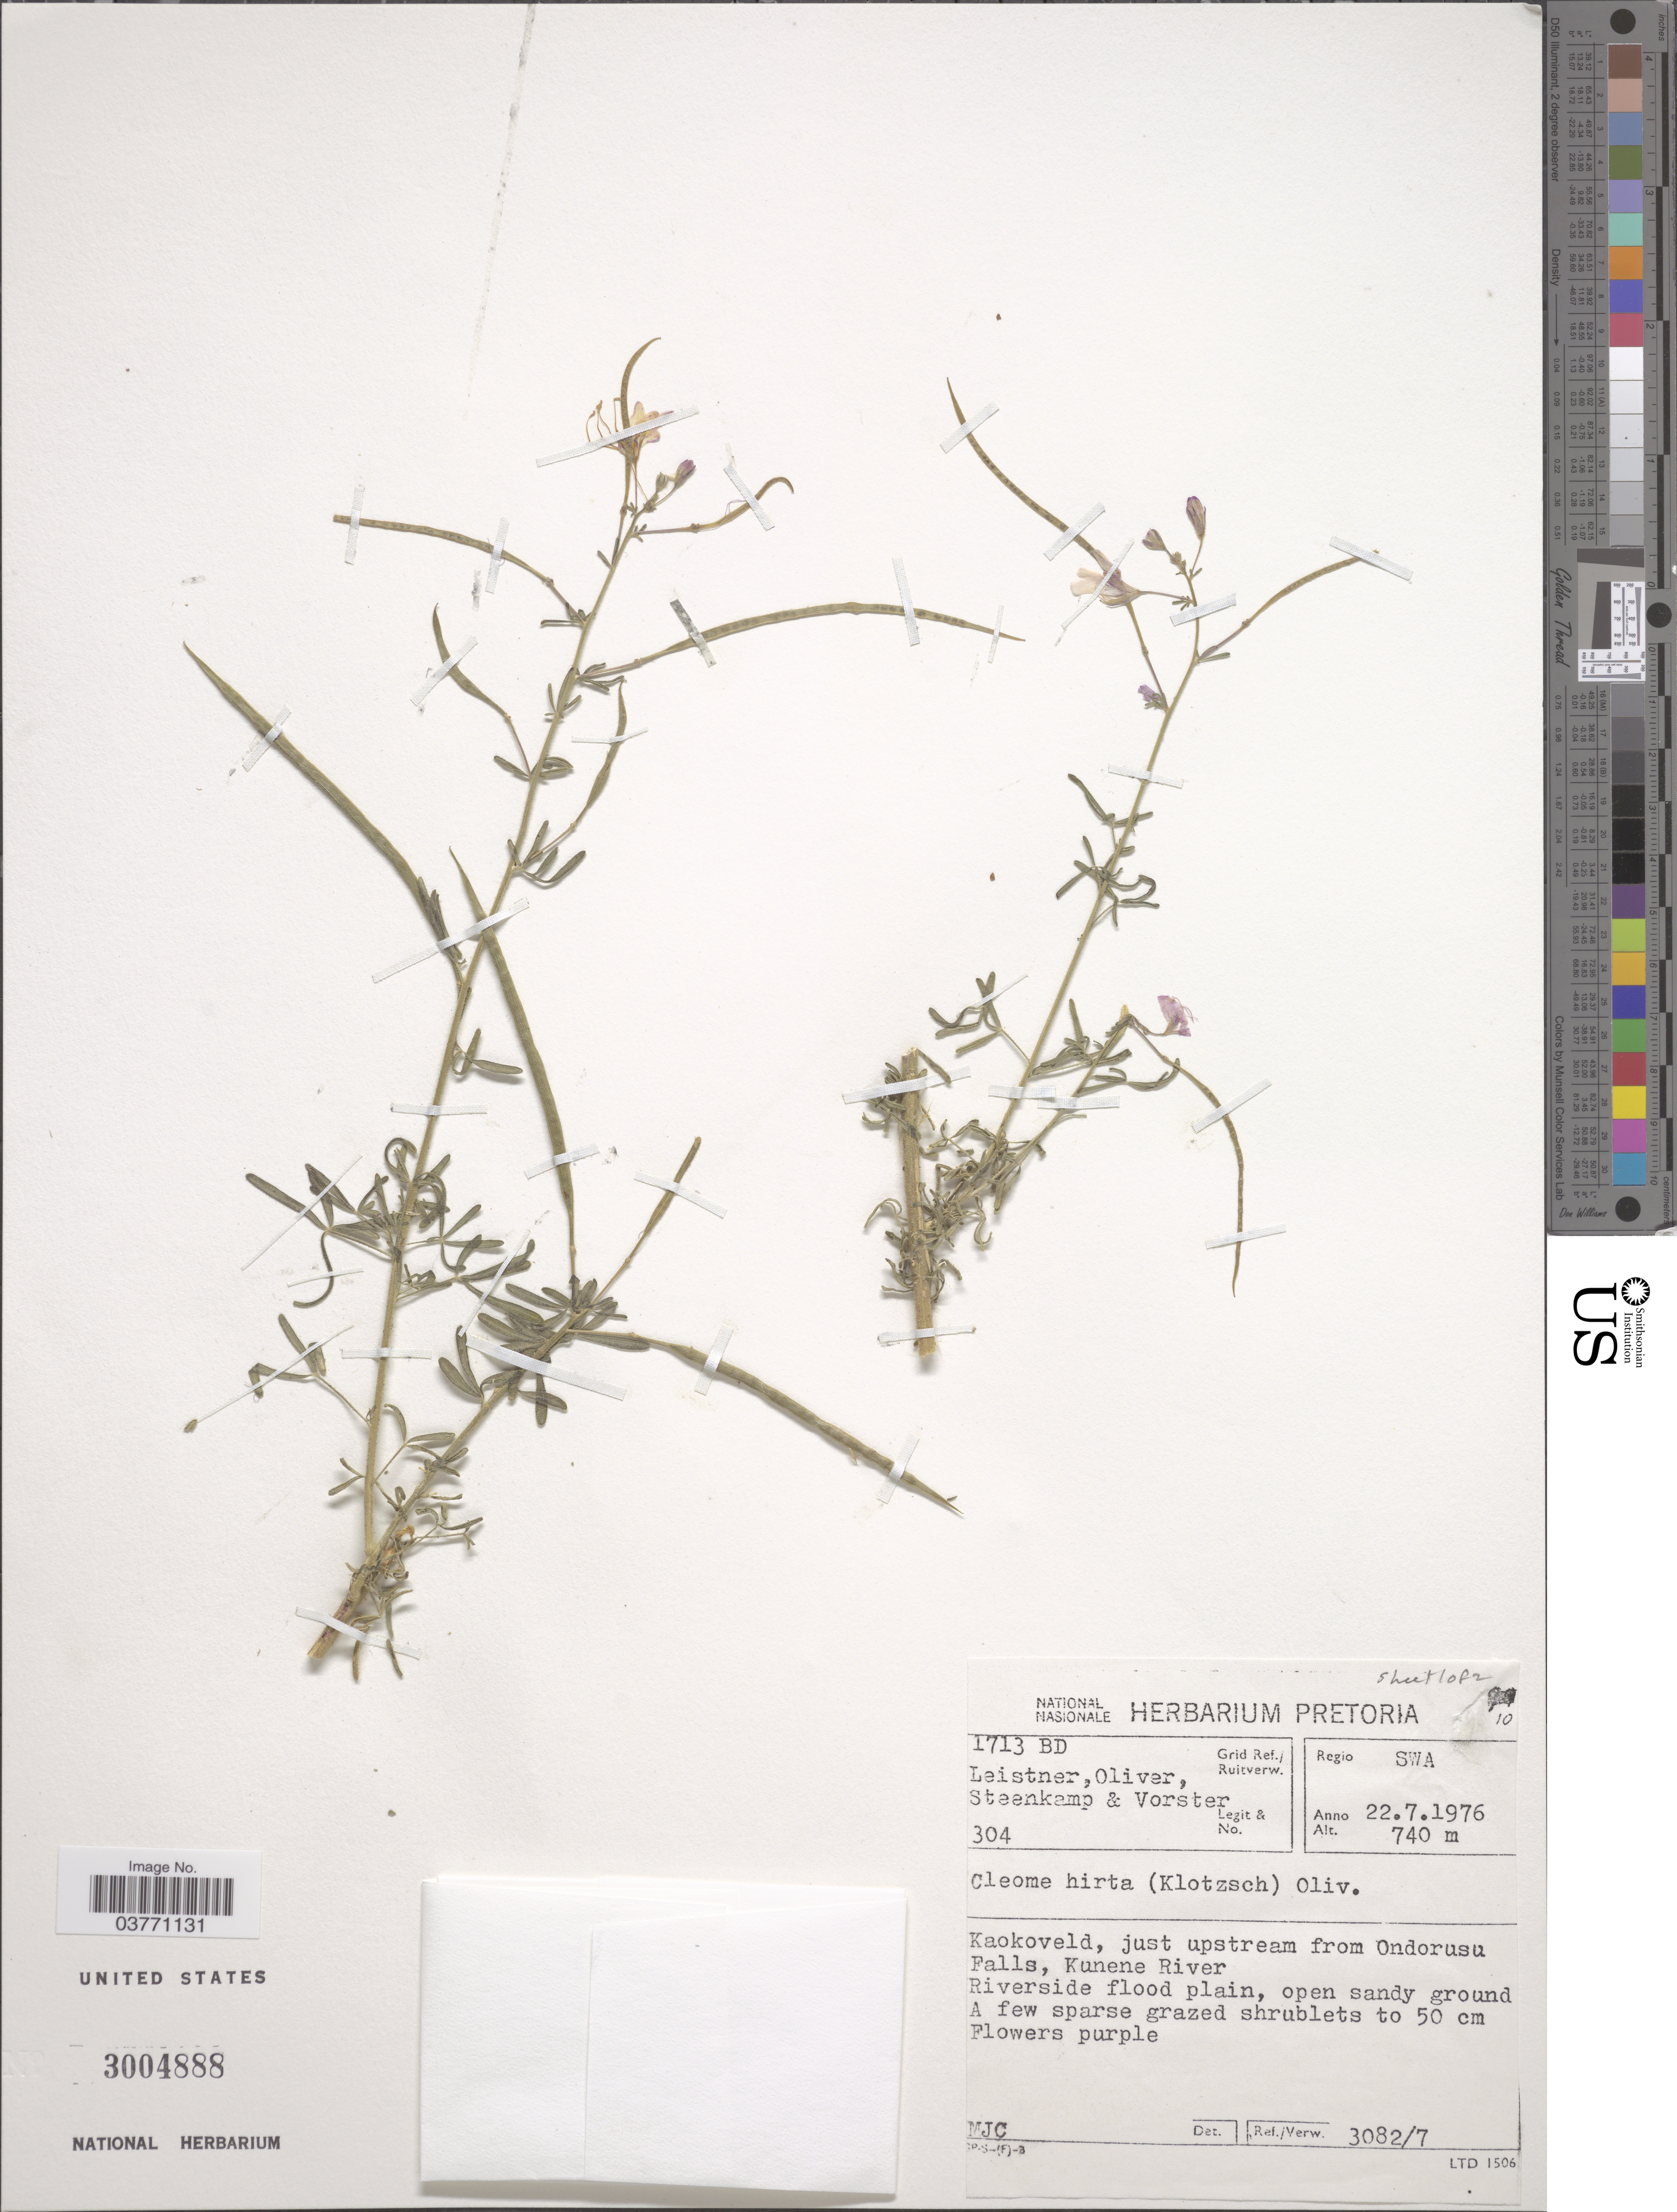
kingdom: Plantae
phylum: Tracheophyta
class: Magnoliopsida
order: Brassicales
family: Cleomaceae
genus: Sieruela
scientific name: Sieruela hirta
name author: (Klotzsch) Roalson & J.C. Hall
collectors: Leistner, Oliver, --, -- Steenkamp & -. Vorster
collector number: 304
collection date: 1976-07-22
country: Namibia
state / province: Kunene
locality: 1713 BD Grid Ref./Ruitverw. Regio Swa. Kaokoveld, just upstream from Ondorusu Falls, Kunene River.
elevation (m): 740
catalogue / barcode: US 3004888